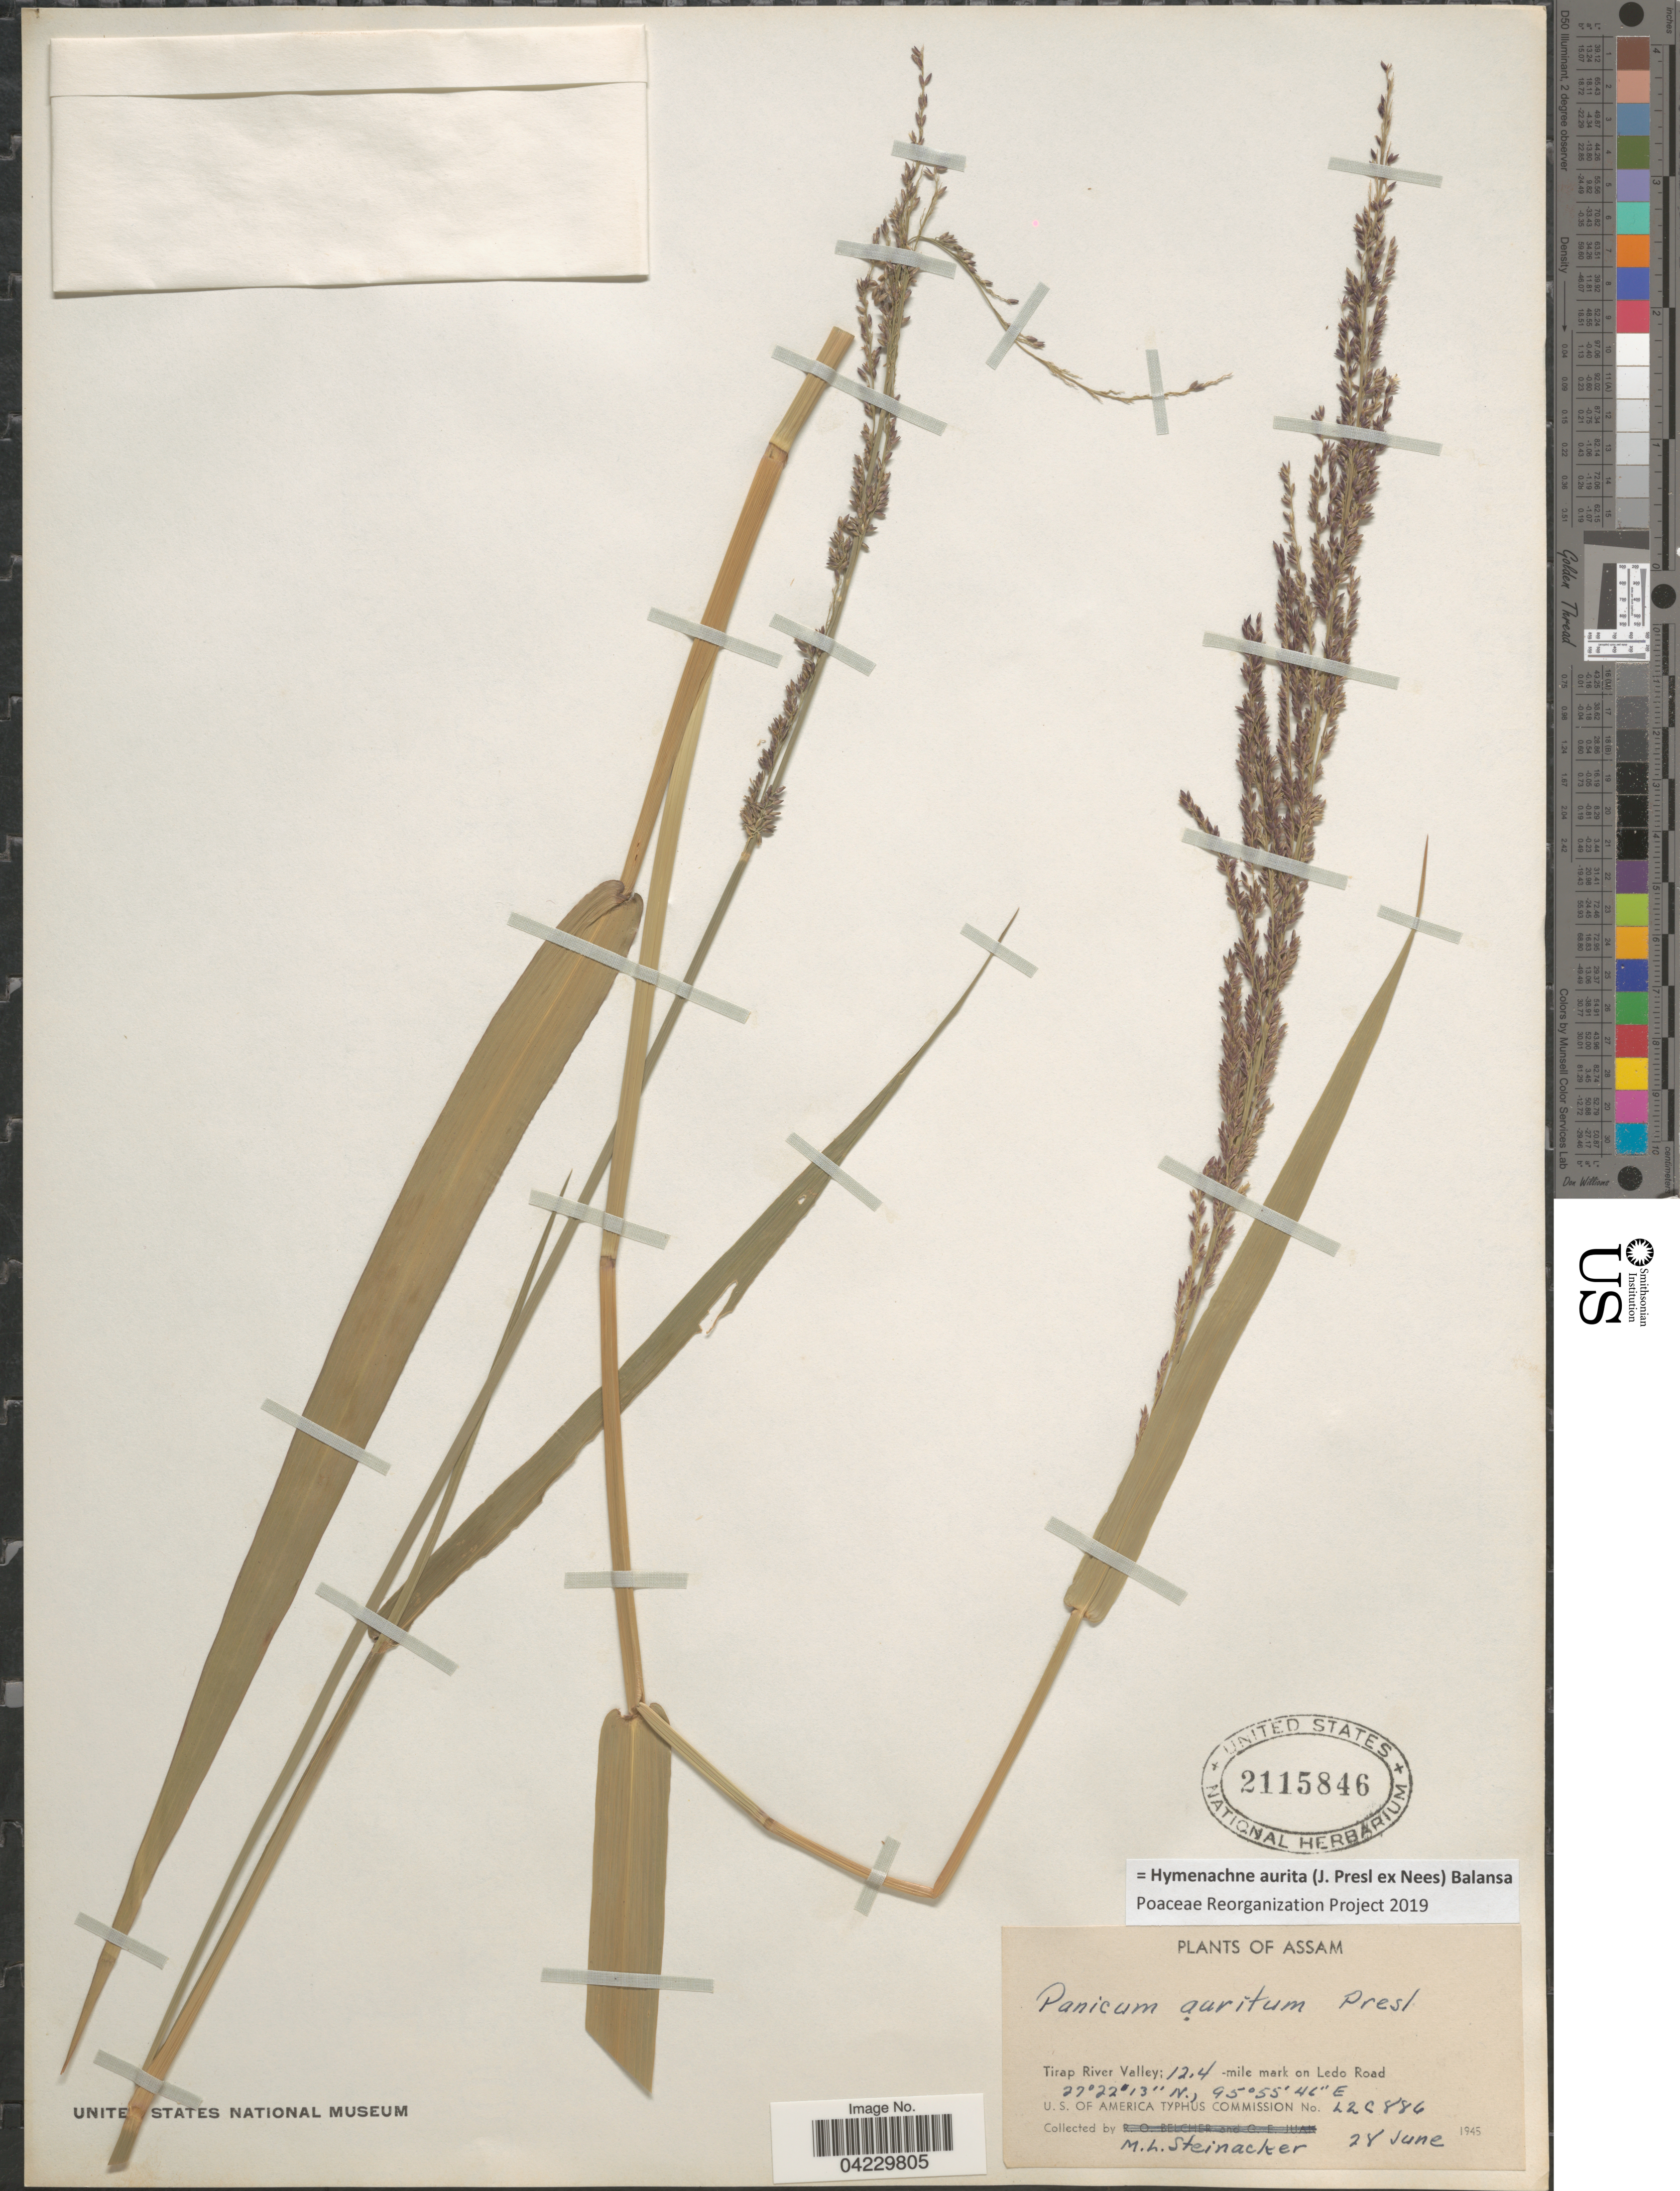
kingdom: Plantae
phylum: Tracheophyta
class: Liliopsida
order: Poales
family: Poaceae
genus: Hymenachne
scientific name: Hymenachne aurita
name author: (J. Presl ex Nees) Balansa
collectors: M. Steinacker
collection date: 1945-06-28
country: India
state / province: Assam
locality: Tirap River Valley; 12.4 mile mark on Ledo Road. U.S. of America Typhus Commission No. L2C886.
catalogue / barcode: US 2115846